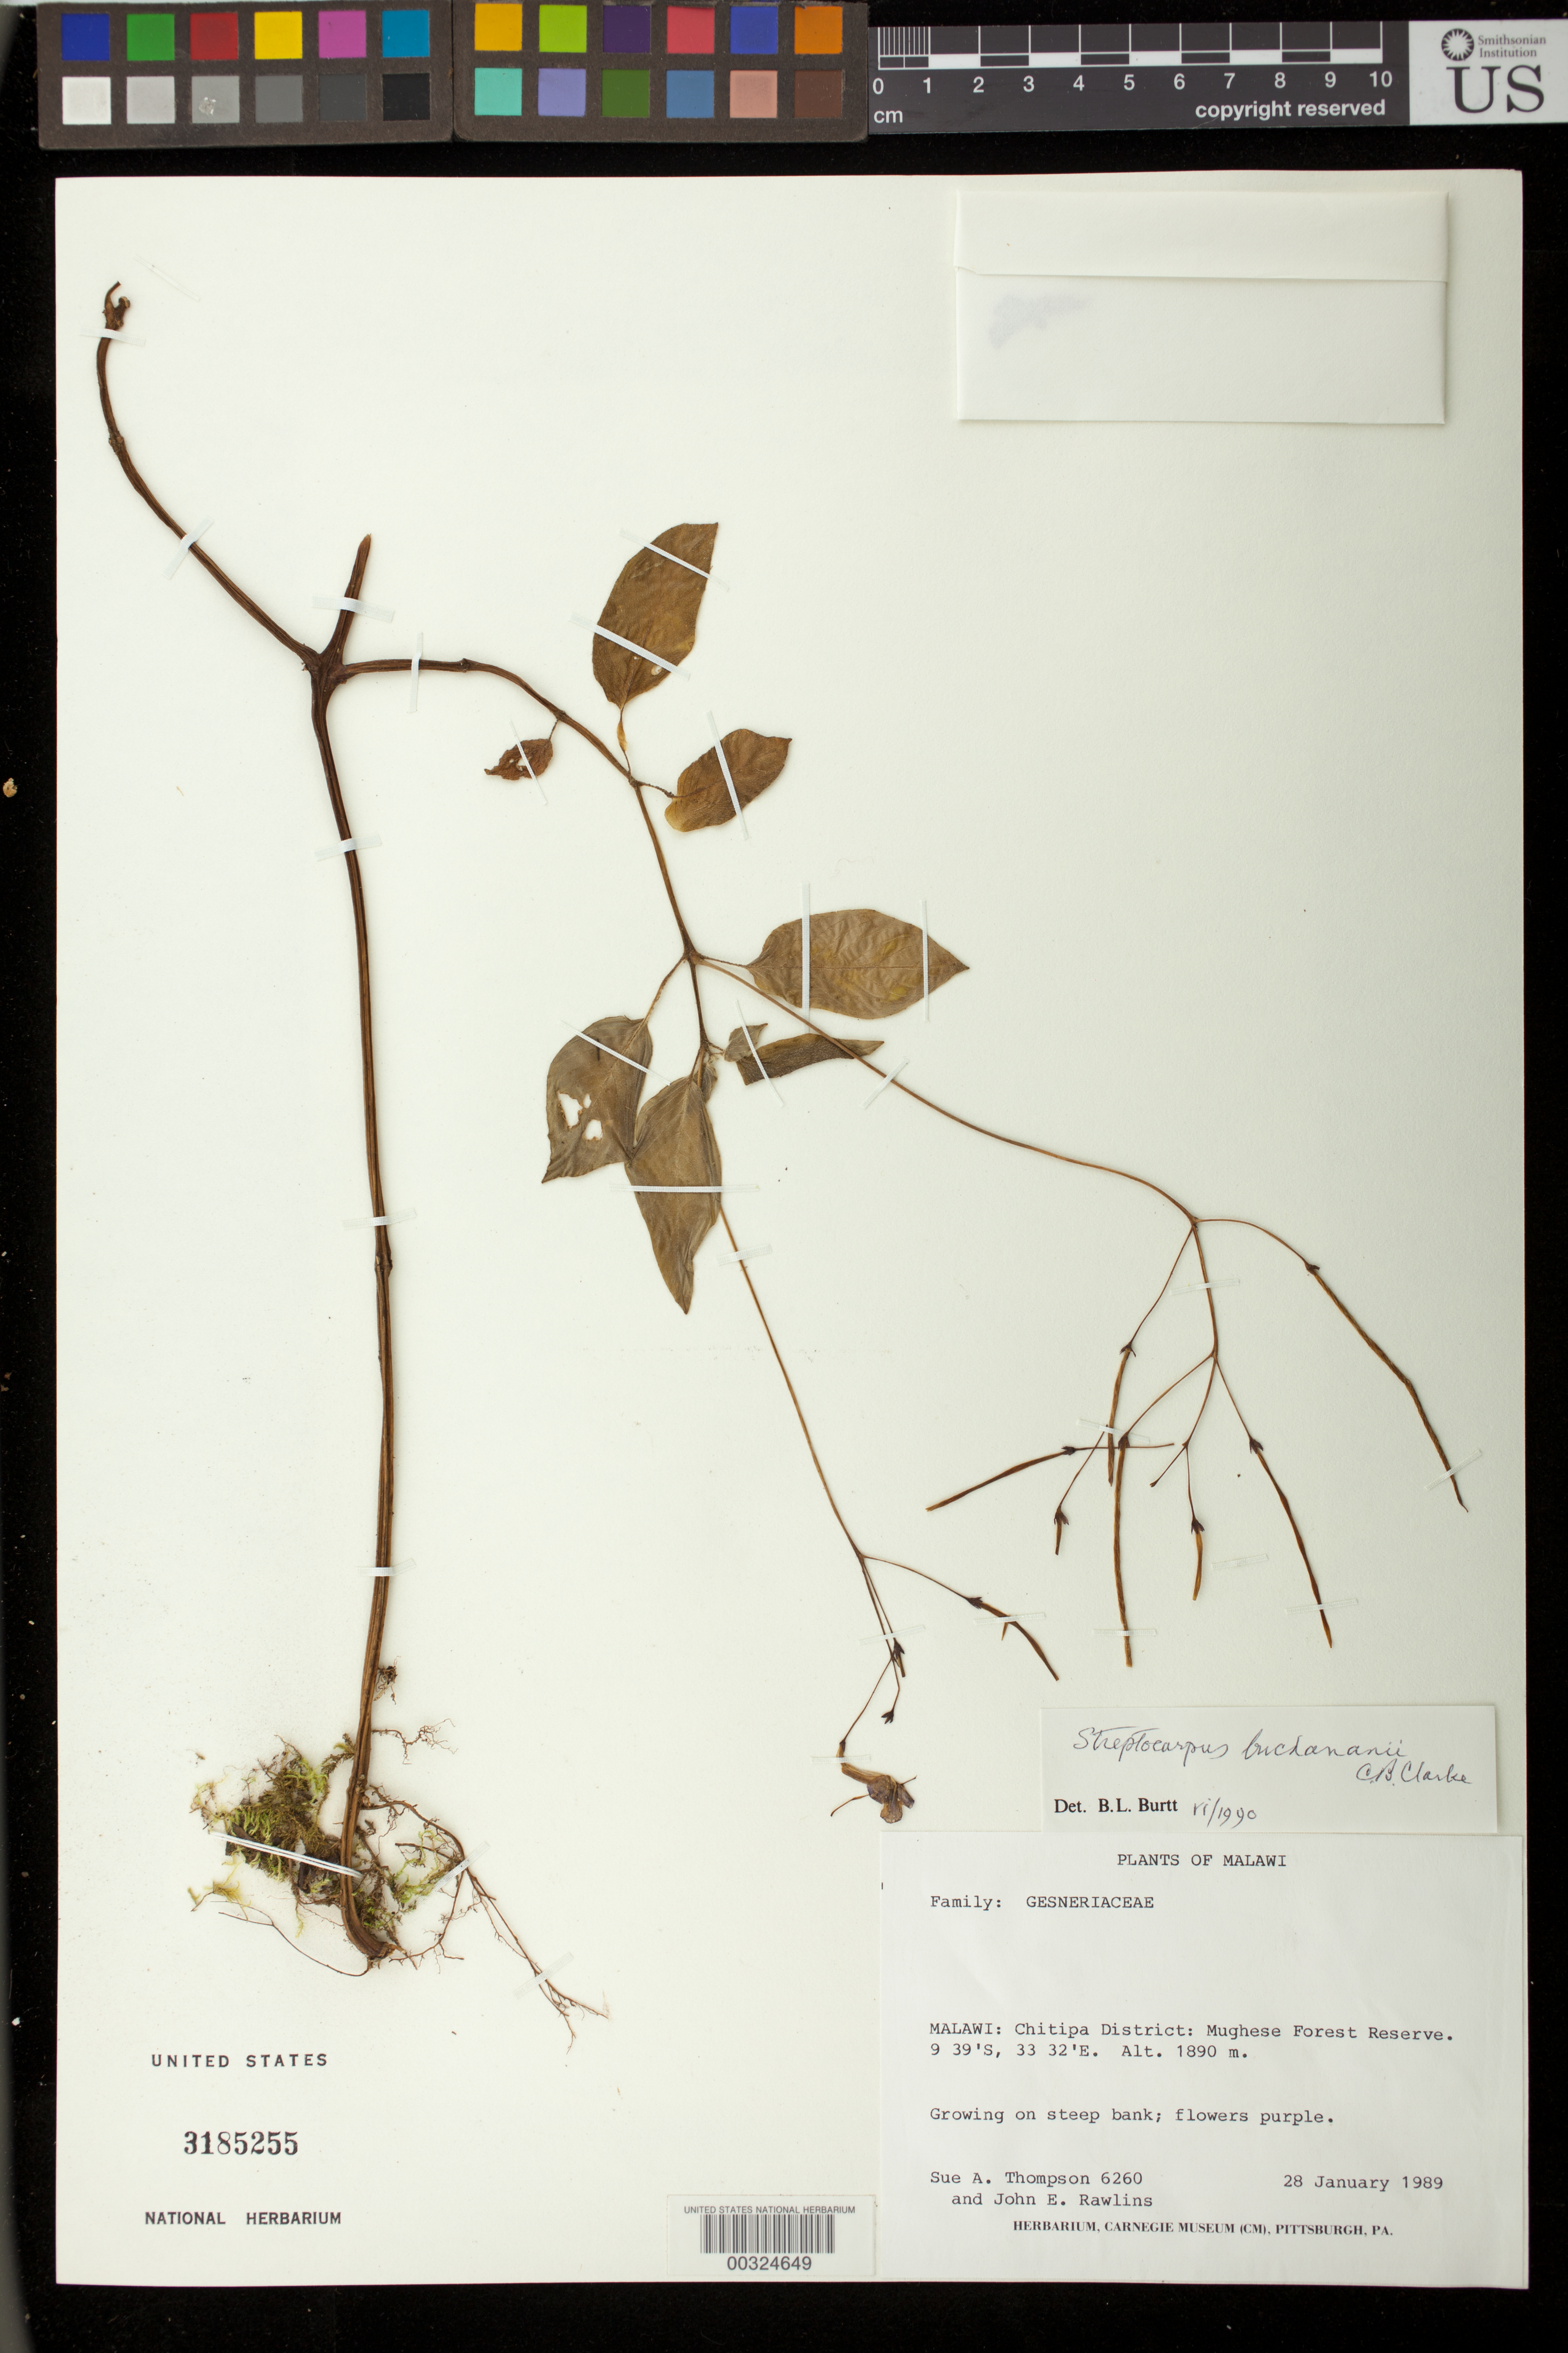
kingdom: Plantae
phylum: Tracheophyta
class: Magnoliopsida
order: Lamiales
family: Gesneriaceae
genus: Streptocarpus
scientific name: Streptocarpus buchananii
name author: C.B. Clarke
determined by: Burtt, B. L.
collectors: S. A. Thompson & J. Rawlins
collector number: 6260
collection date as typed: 28 Jan 1989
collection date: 1989-01-28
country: Malawi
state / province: Northern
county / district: Chitipa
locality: Mughese forest reserve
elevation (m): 1890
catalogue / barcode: US 3185255